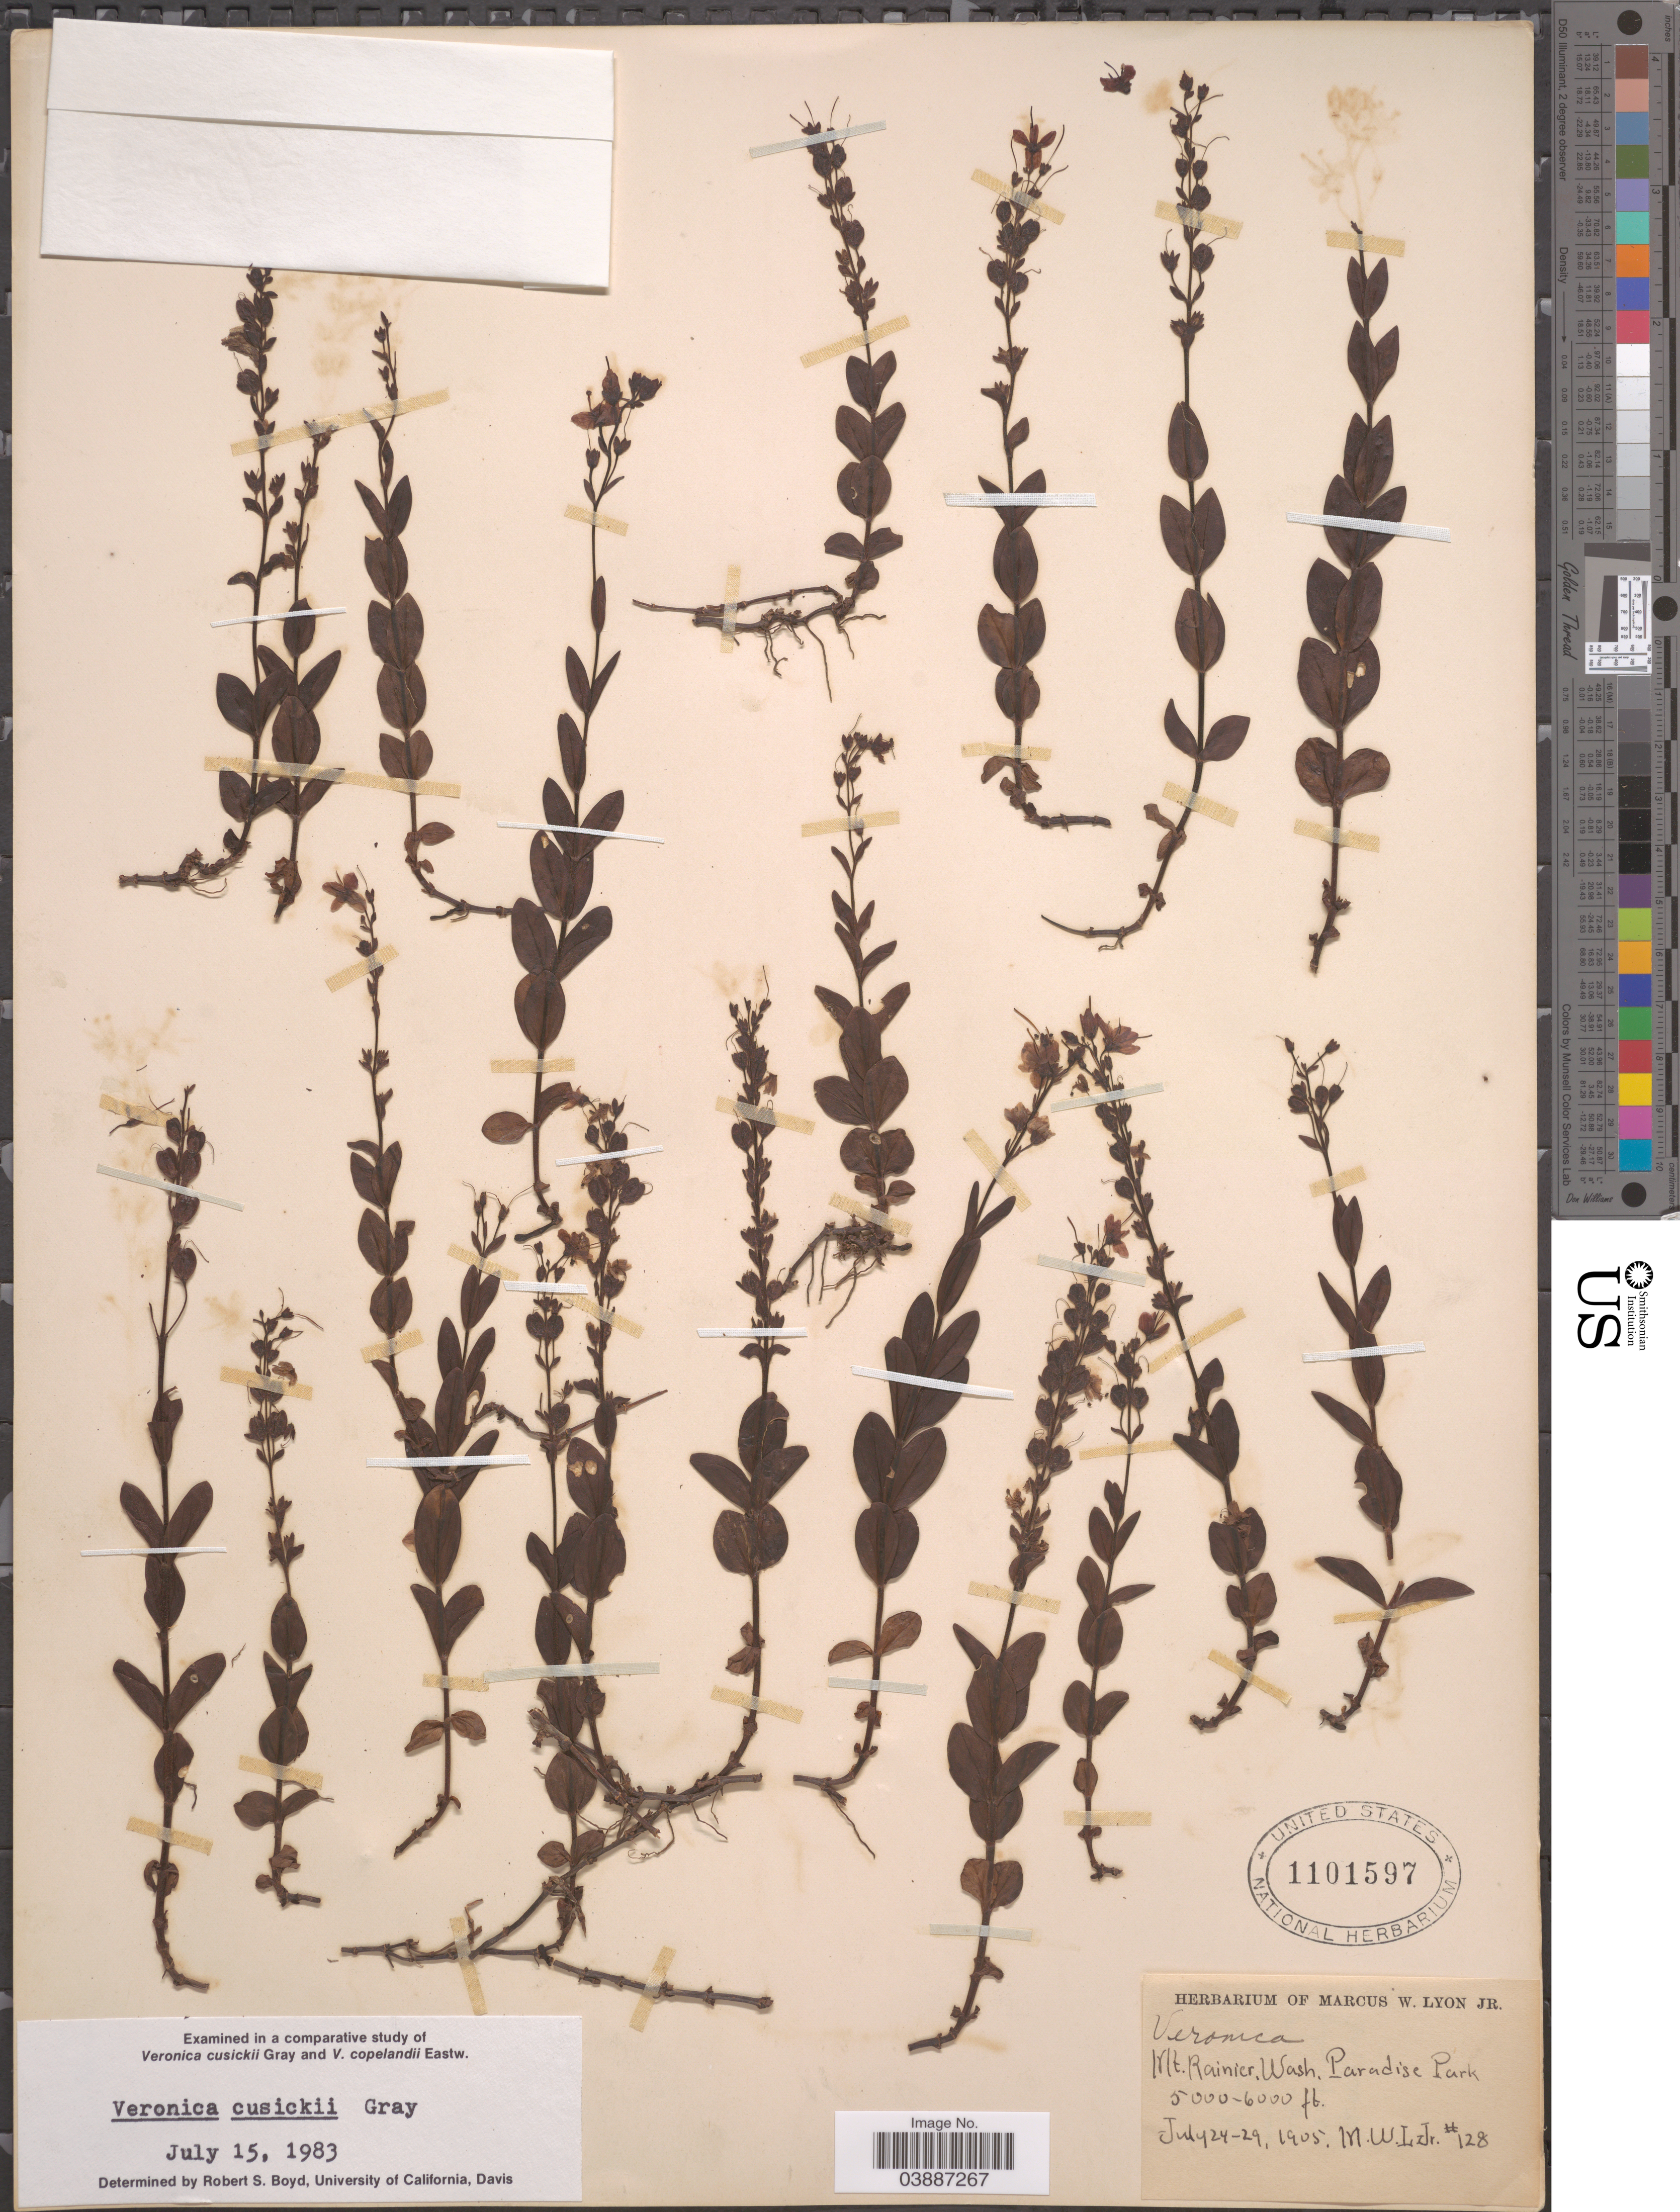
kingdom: Plantae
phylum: Tracheophyta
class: Magnoliopsida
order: Lamiales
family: Plantaginaceae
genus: Veronica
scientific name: Veronica cusickii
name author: A. Gray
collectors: M. W. Lyon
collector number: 128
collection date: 1905-07-24/1905-07-29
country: United States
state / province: Washington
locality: Mt. Rainier. Paradise Park.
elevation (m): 1524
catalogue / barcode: US 1101597